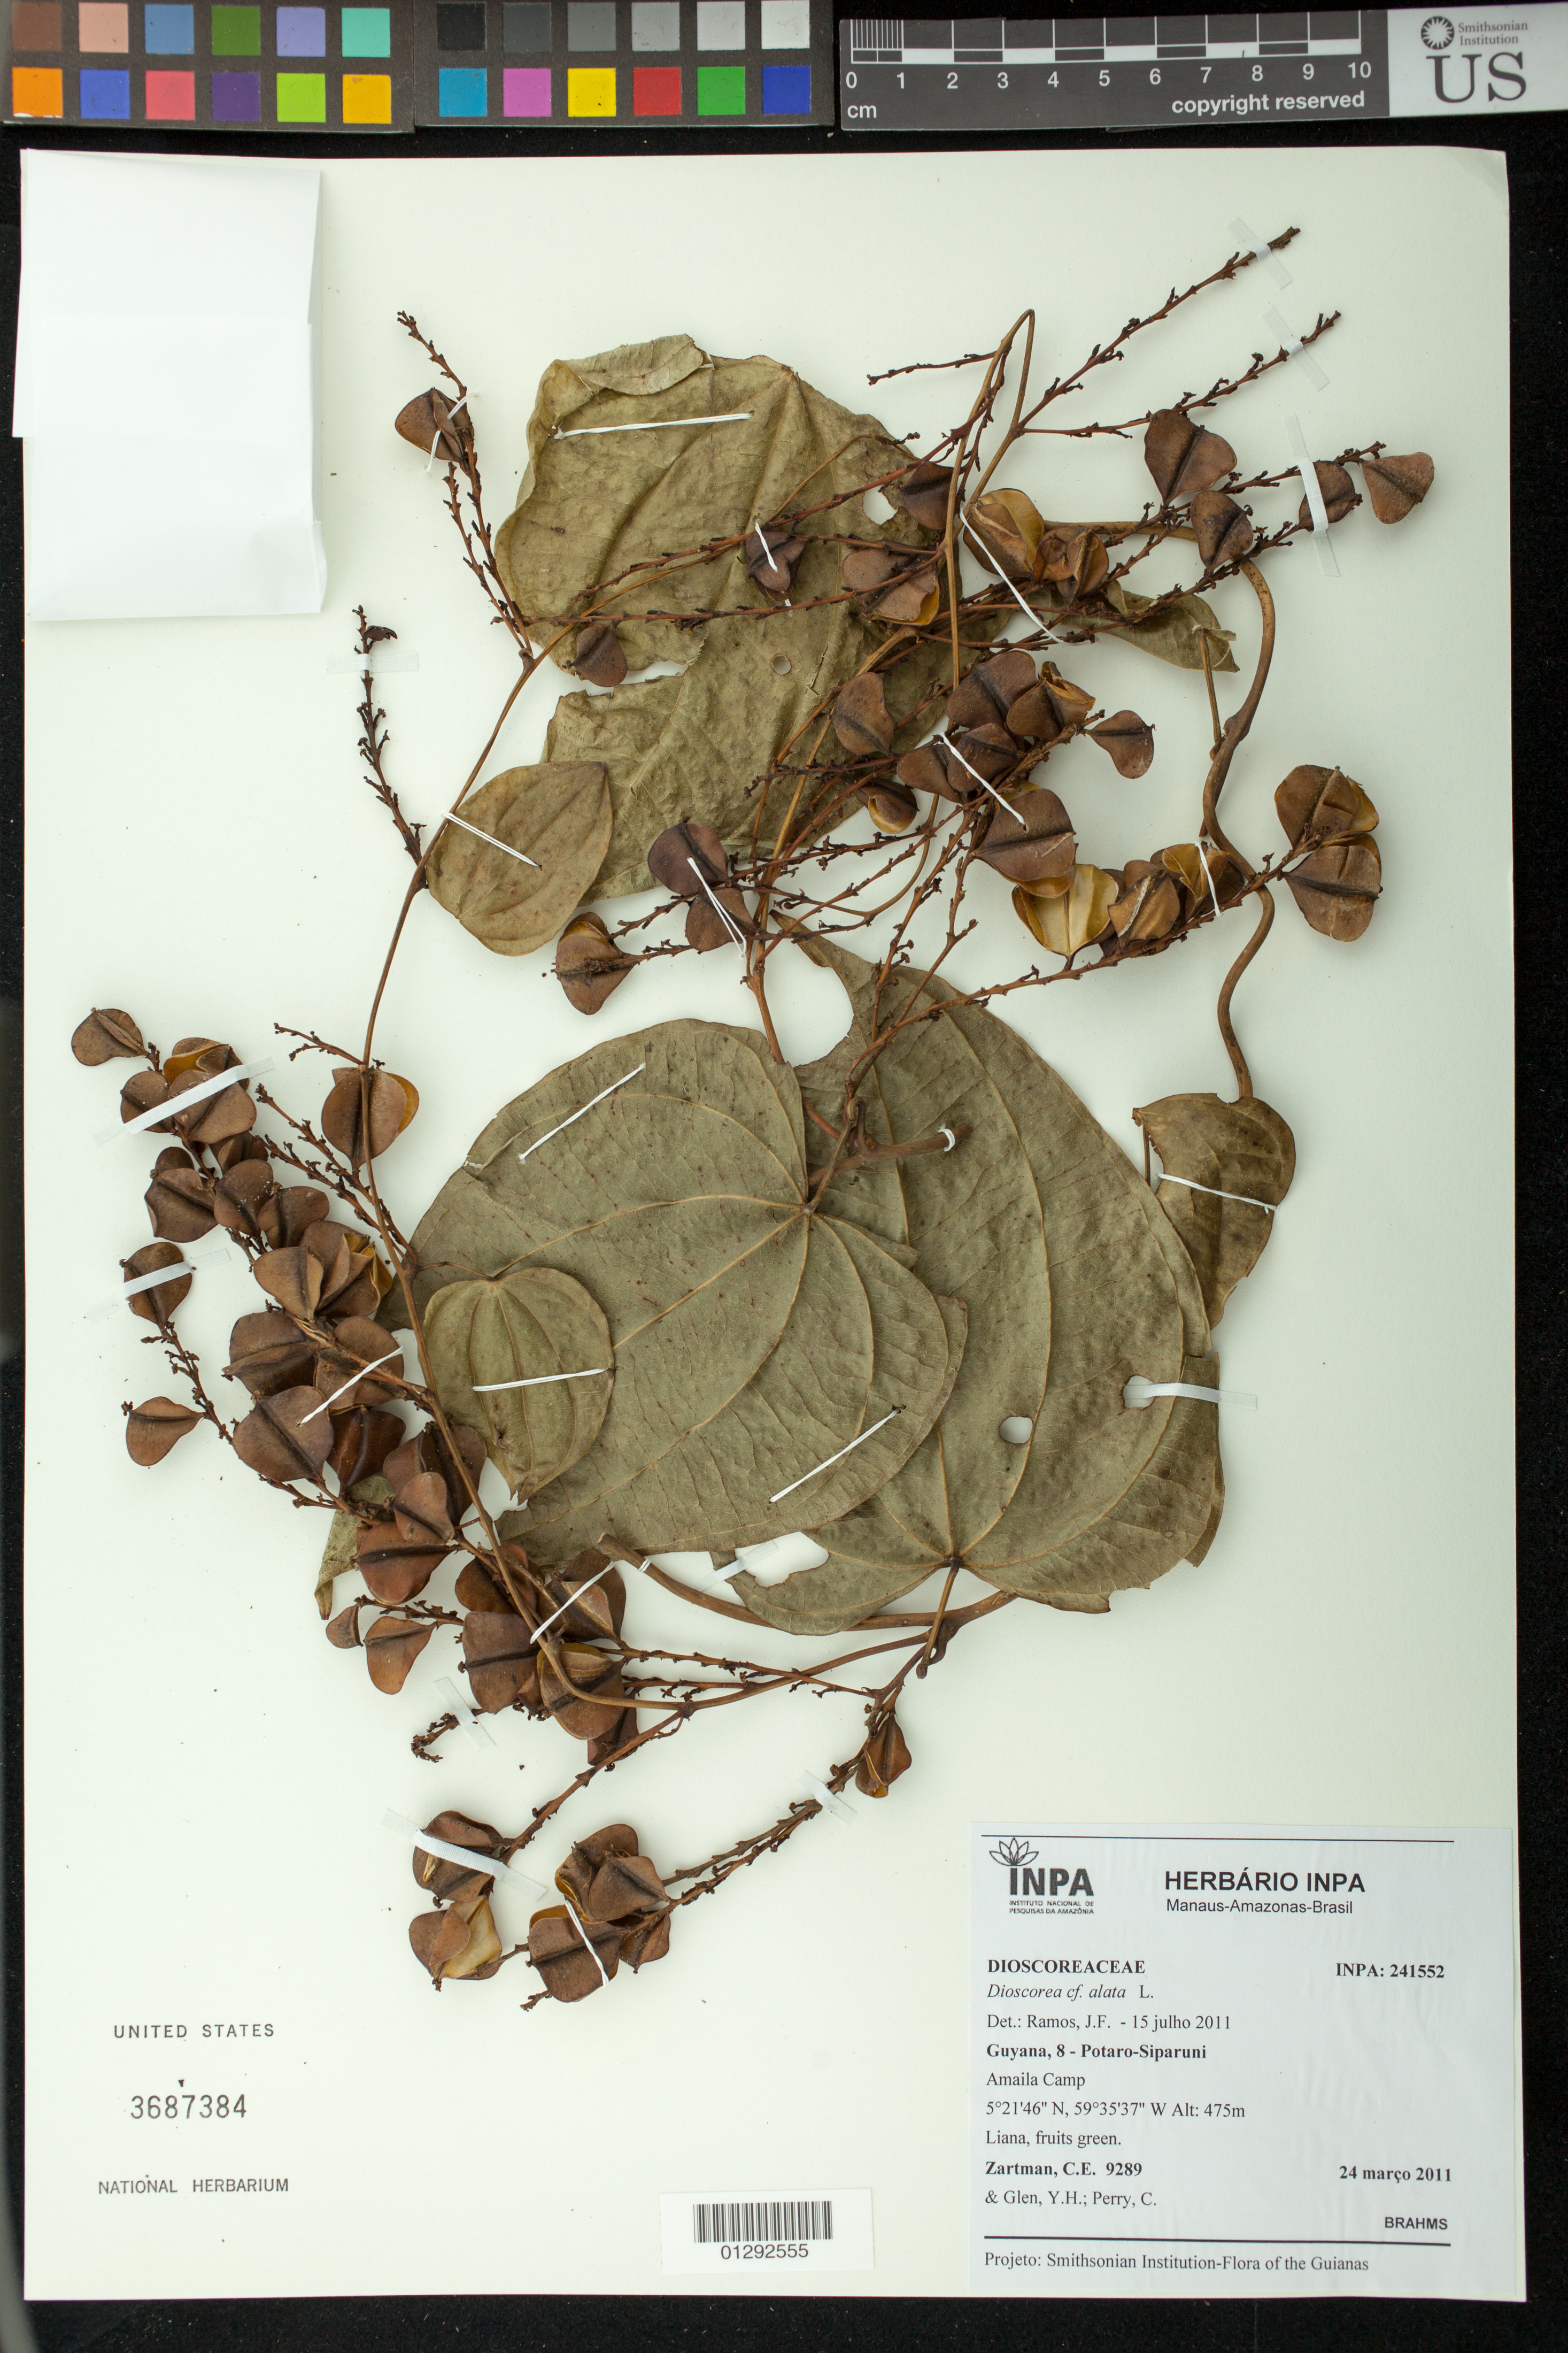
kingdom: Plantae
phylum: Tracheophyta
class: Liliopsida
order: Dioscoreales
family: Dioscoreaceae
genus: Dioscorea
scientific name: Dioscorea alata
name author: L.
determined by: Ramos, J. F.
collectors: C. Zartman, M. Pombo, Y. Glen & C. Perry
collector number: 9289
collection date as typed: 24 Mar 2011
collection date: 2011-03-24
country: Guyana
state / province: Potaro-Siparuni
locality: Amaila Camp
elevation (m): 475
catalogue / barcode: US 3687384